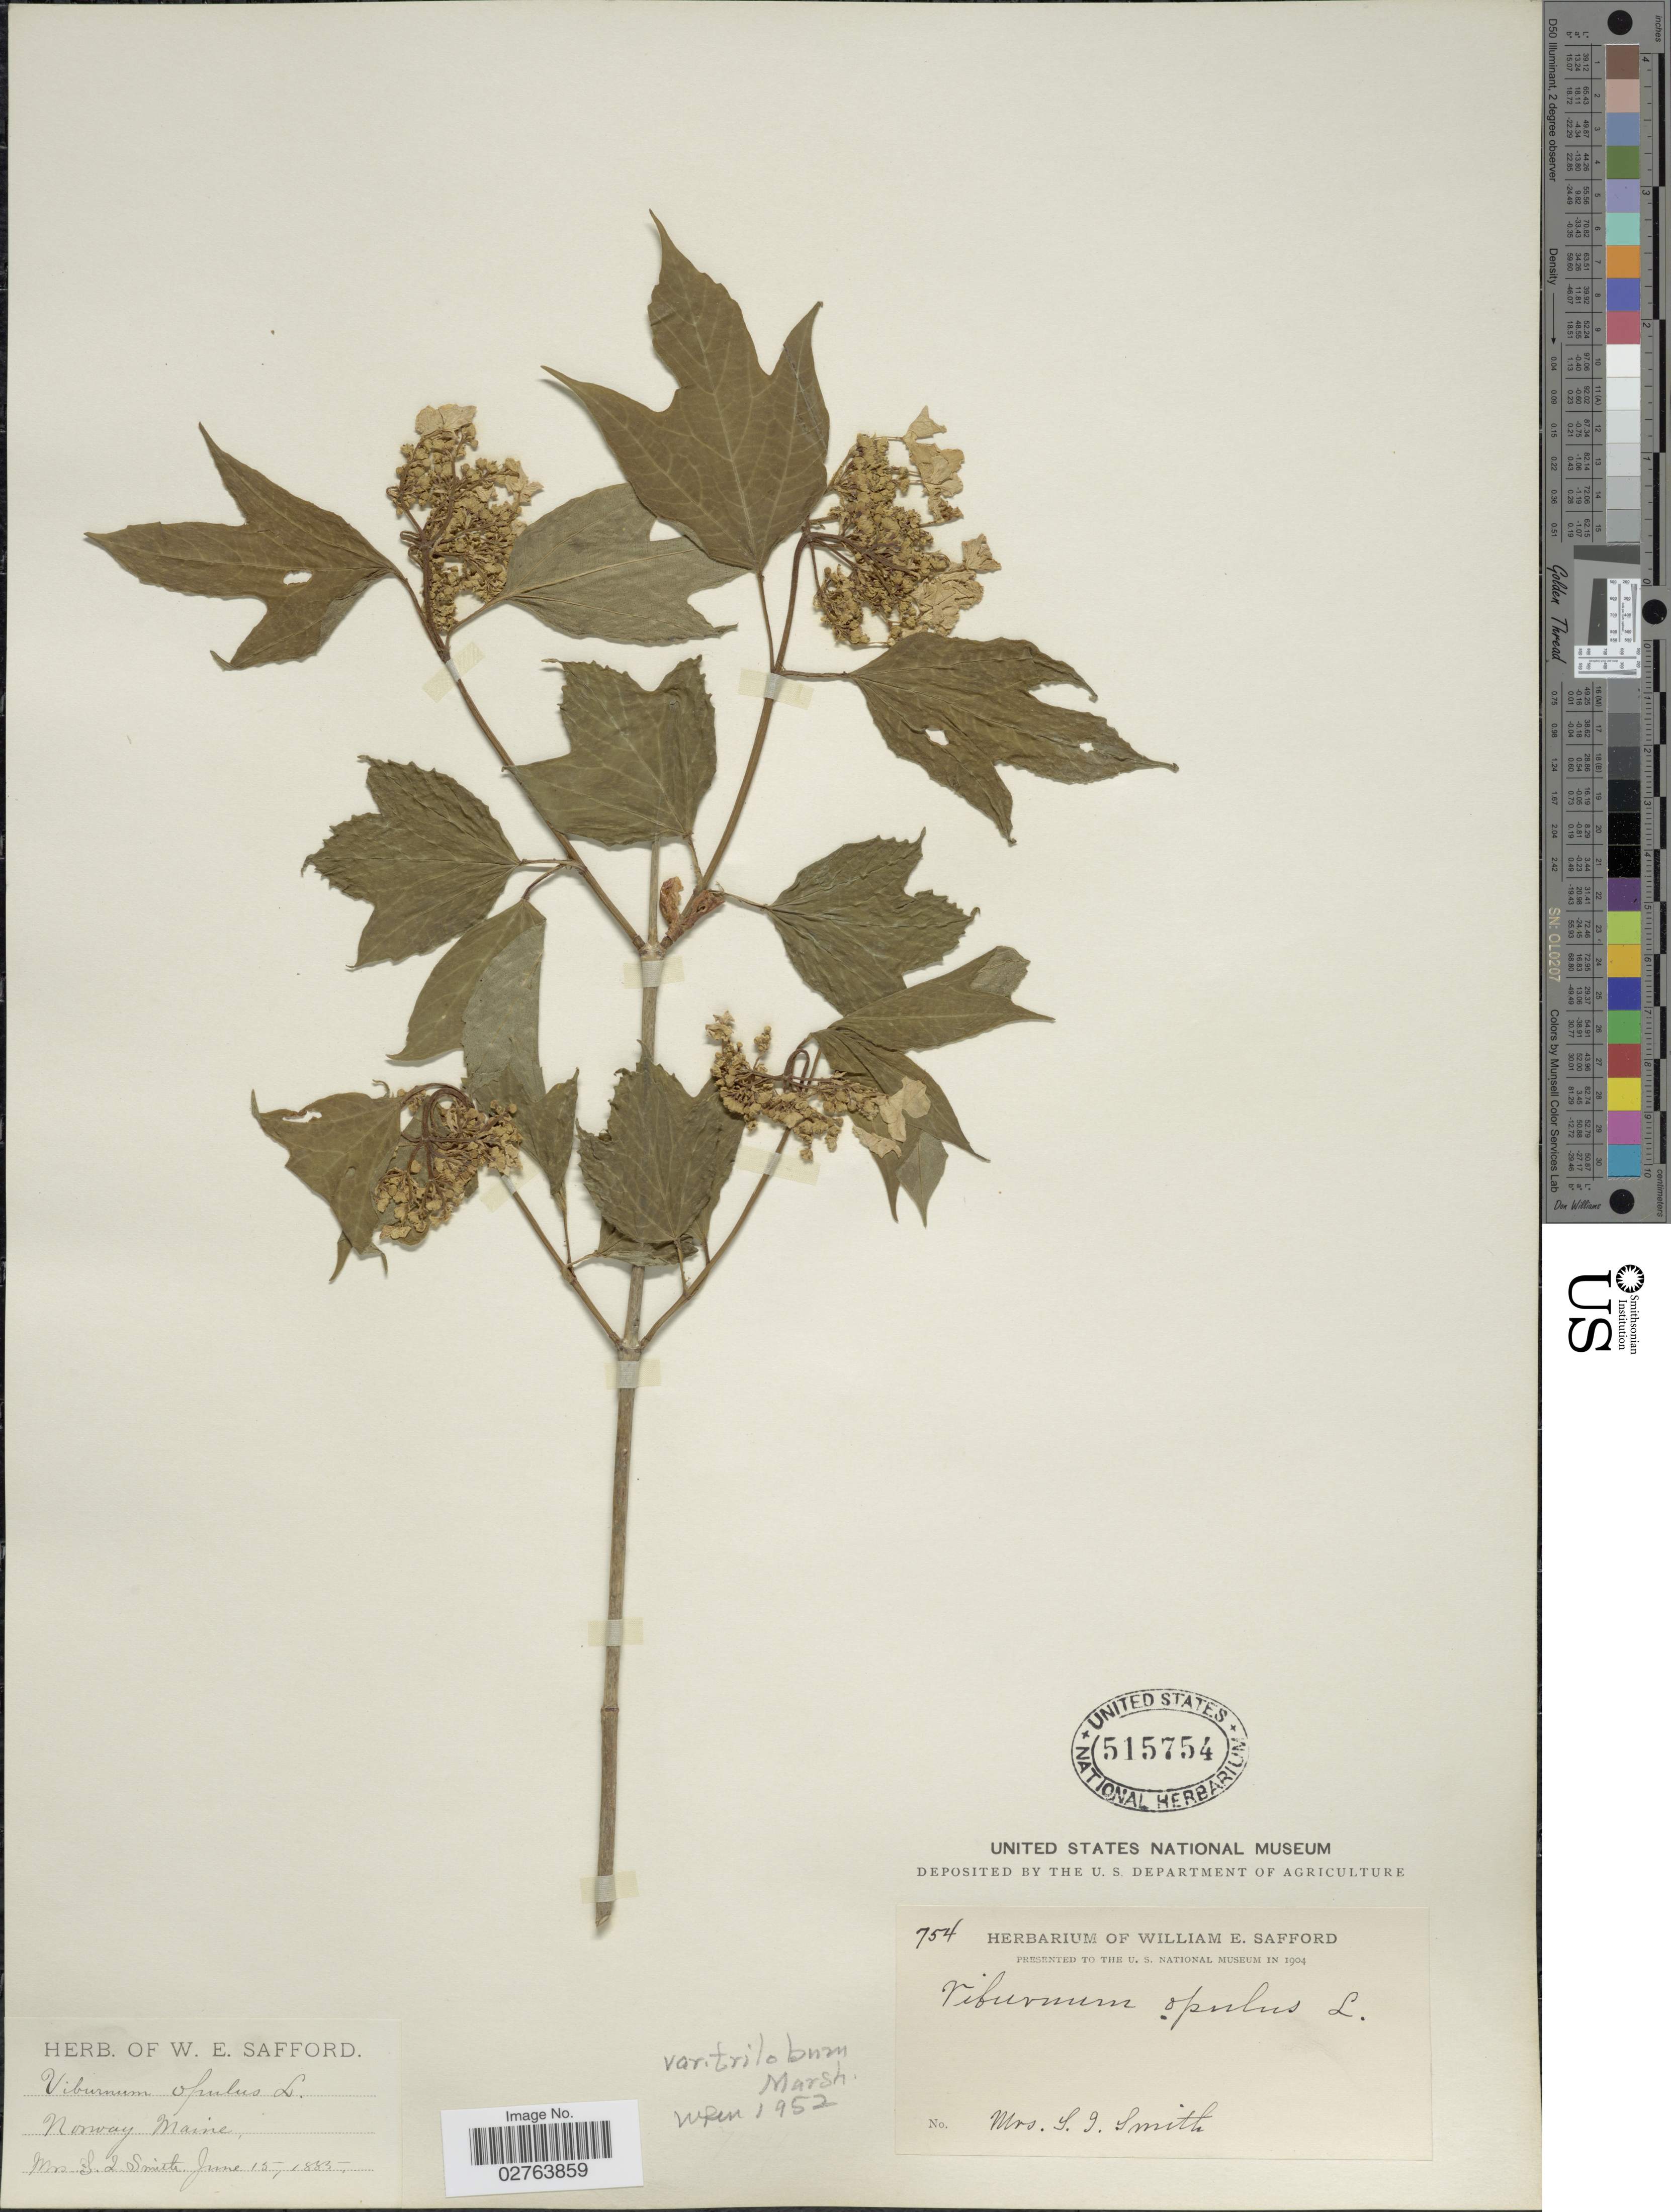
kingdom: Plantae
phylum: Tracheophyta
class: Magnoliopsida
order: Dipsacales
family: Viburnaceae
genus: Viburnum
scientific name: Viburnum opulus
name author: L.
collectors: S. I. Smith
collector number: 754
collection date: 1885-06-15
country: United States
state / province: Maine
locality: Norway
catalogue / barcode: US 515754